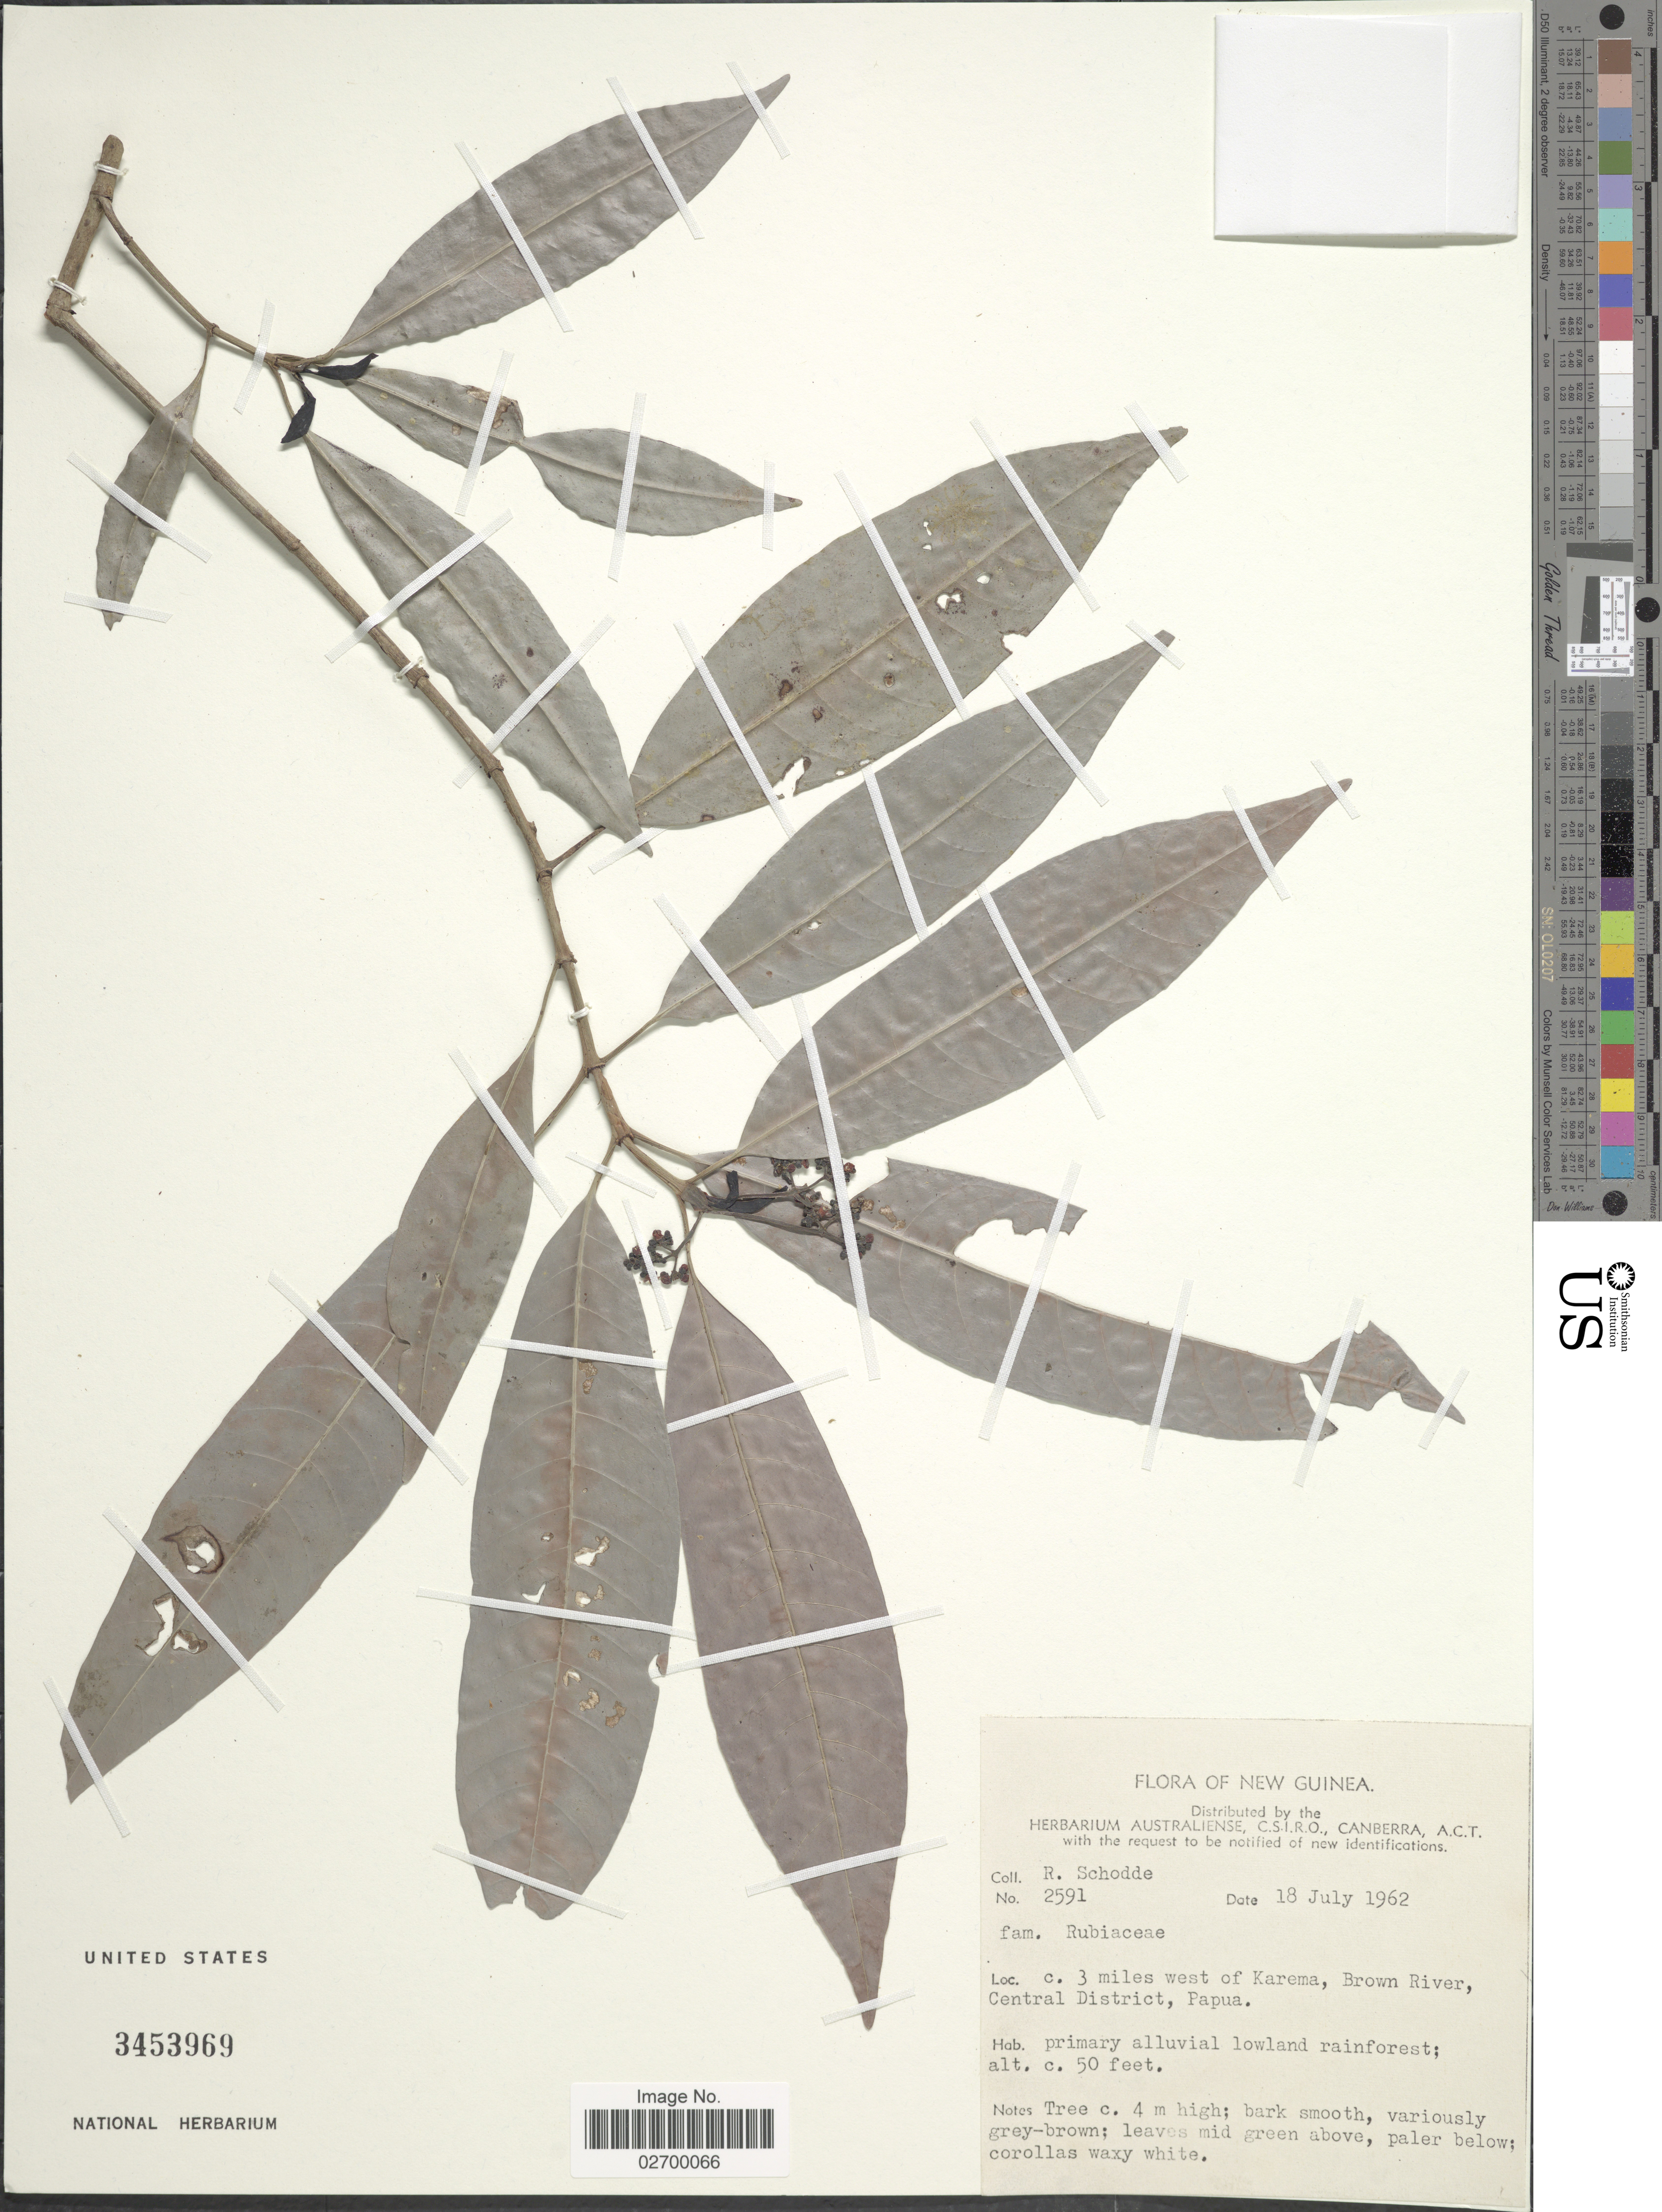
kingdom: Plantae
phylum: Tracheophyta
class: Magnoliopsida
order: Gentianales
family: Rubiaceae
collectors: R. Schodde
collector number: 2591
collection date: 1962-07-18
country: Papua New Guinea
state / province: Central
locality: New Guinea. c. 3 miles west of Karema, Brown River Papua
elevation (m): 15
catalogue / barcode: US 3453969